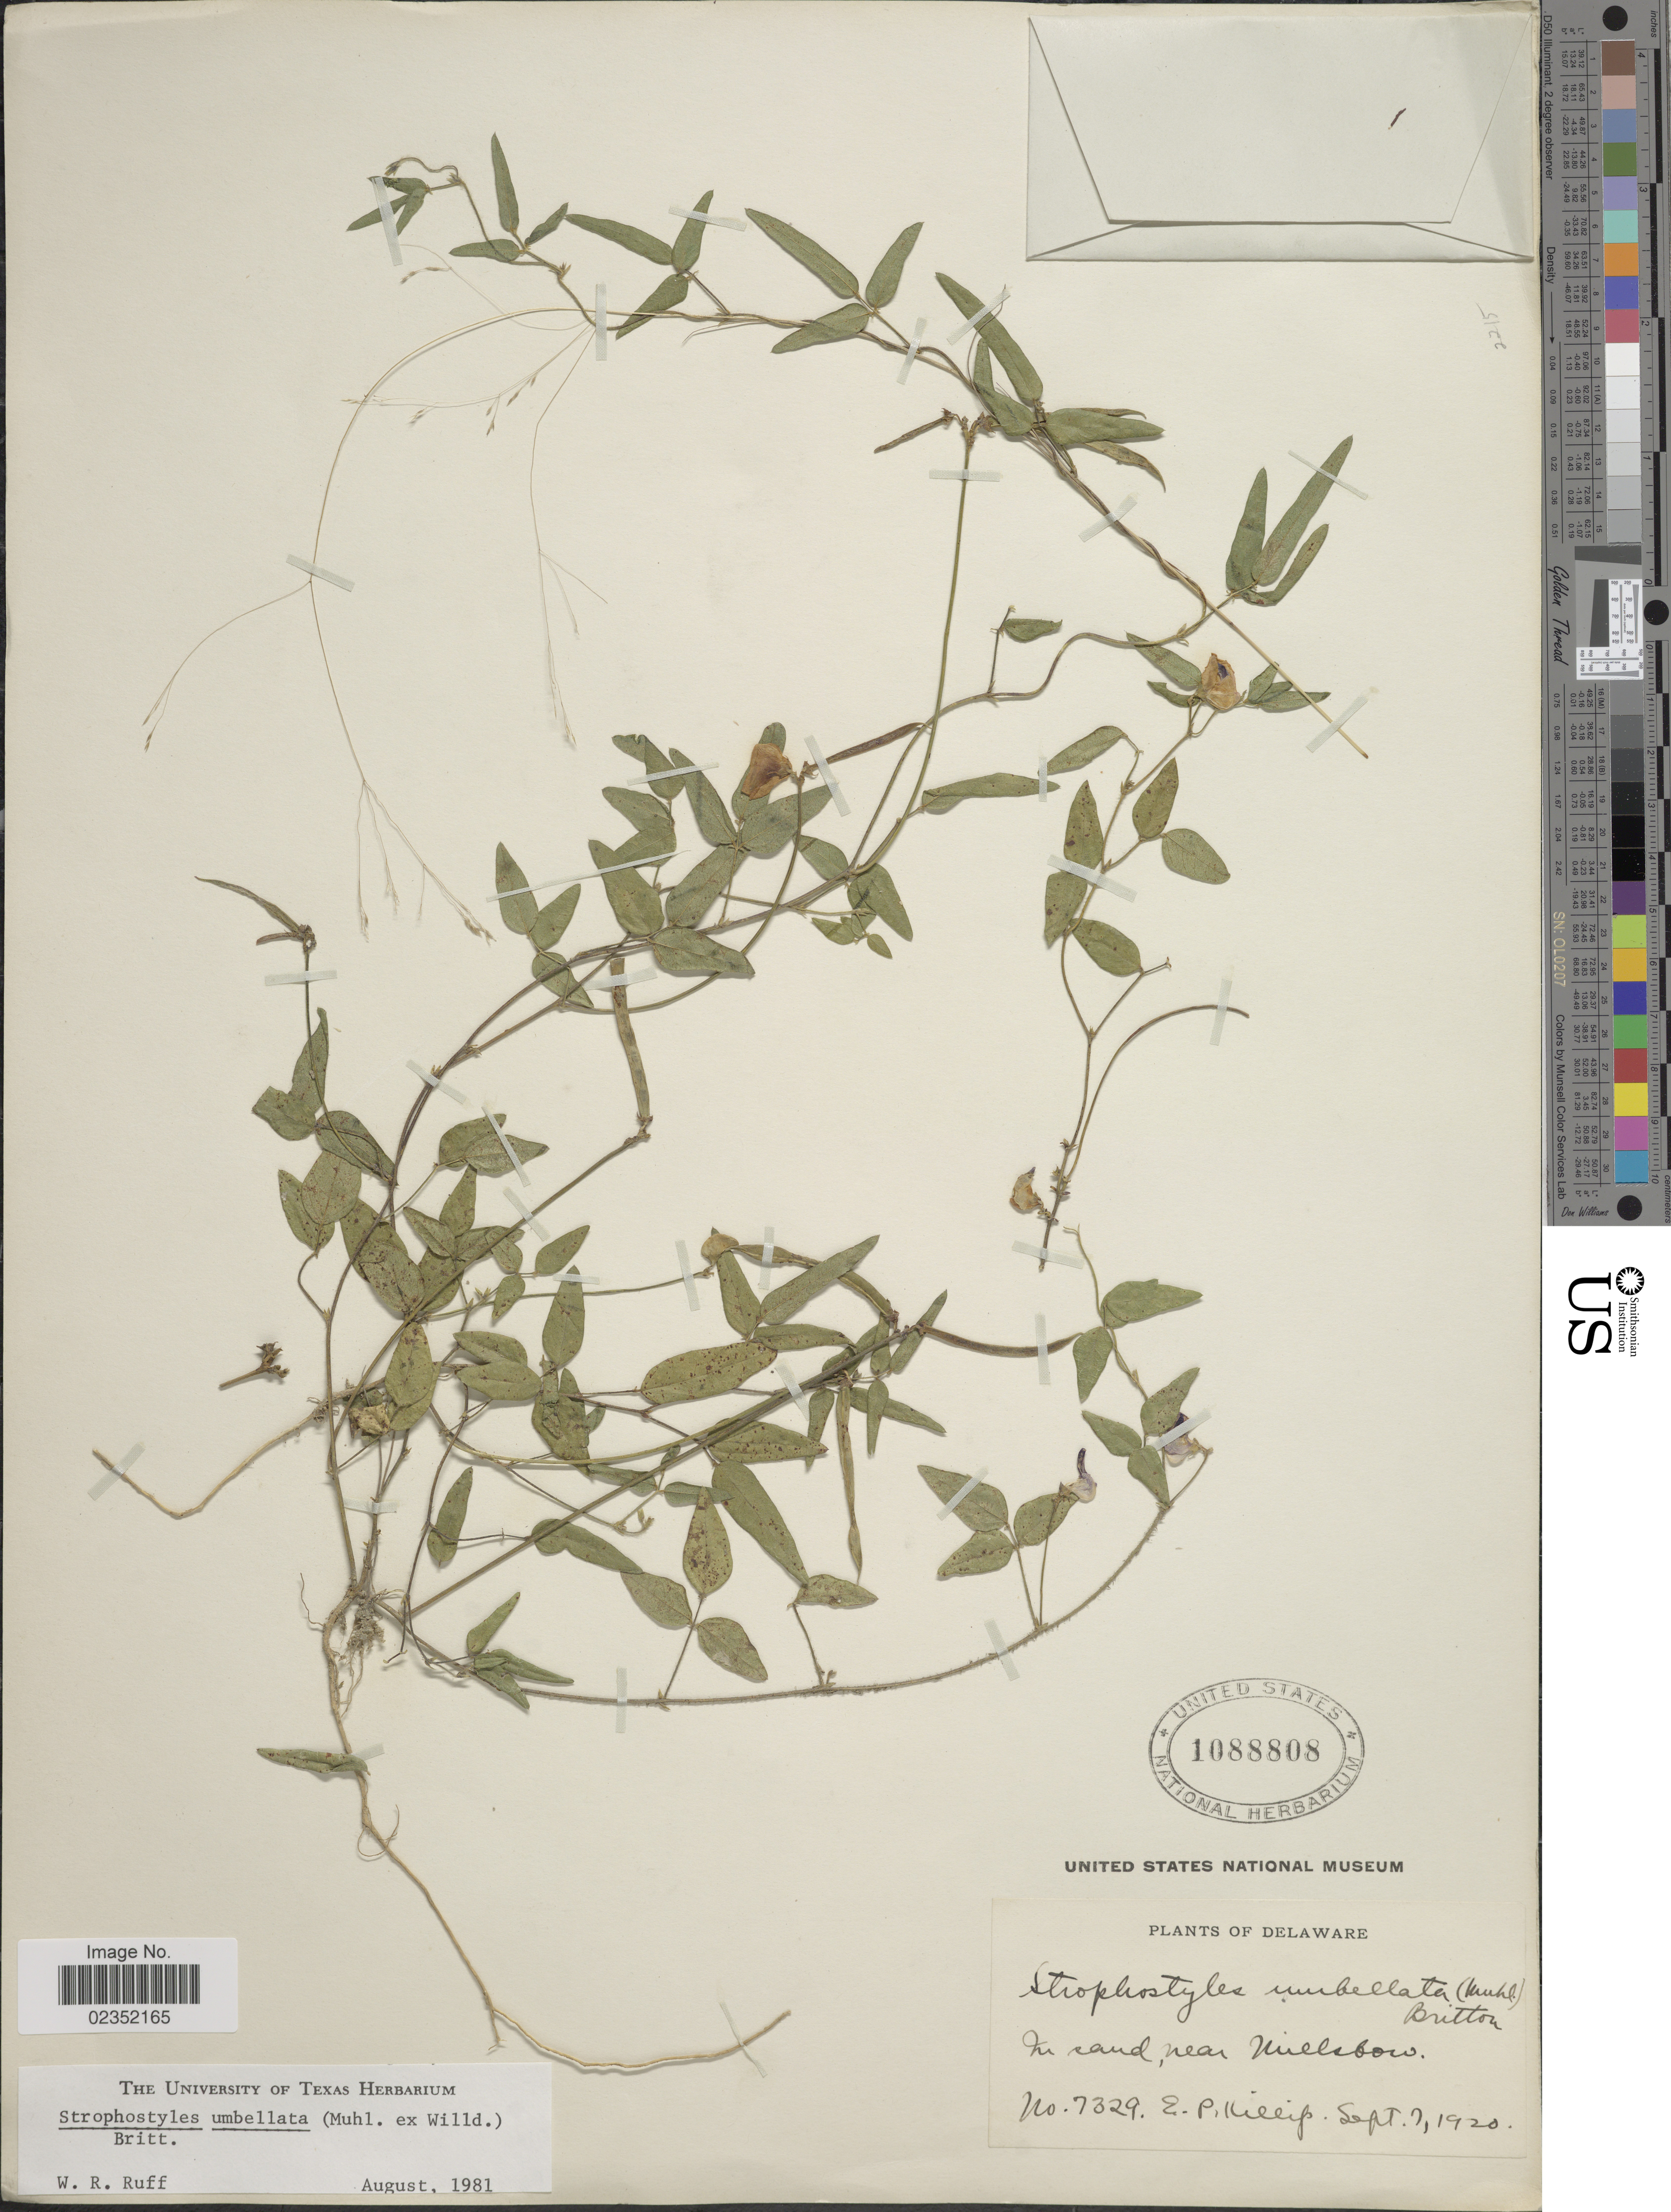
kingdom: Plantae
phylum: Tracheophyta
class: Magnoliopsida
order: Fabales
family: Fabaceae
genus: Strophostyles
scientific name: Strophostyles umbellata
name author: (Muhl. ex Willd.) Britton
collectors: E. P. Killip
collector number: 7329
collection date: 1920-09-07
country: United States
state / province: Delaware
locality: In sand, near Millsboro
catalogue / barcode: US 1088808